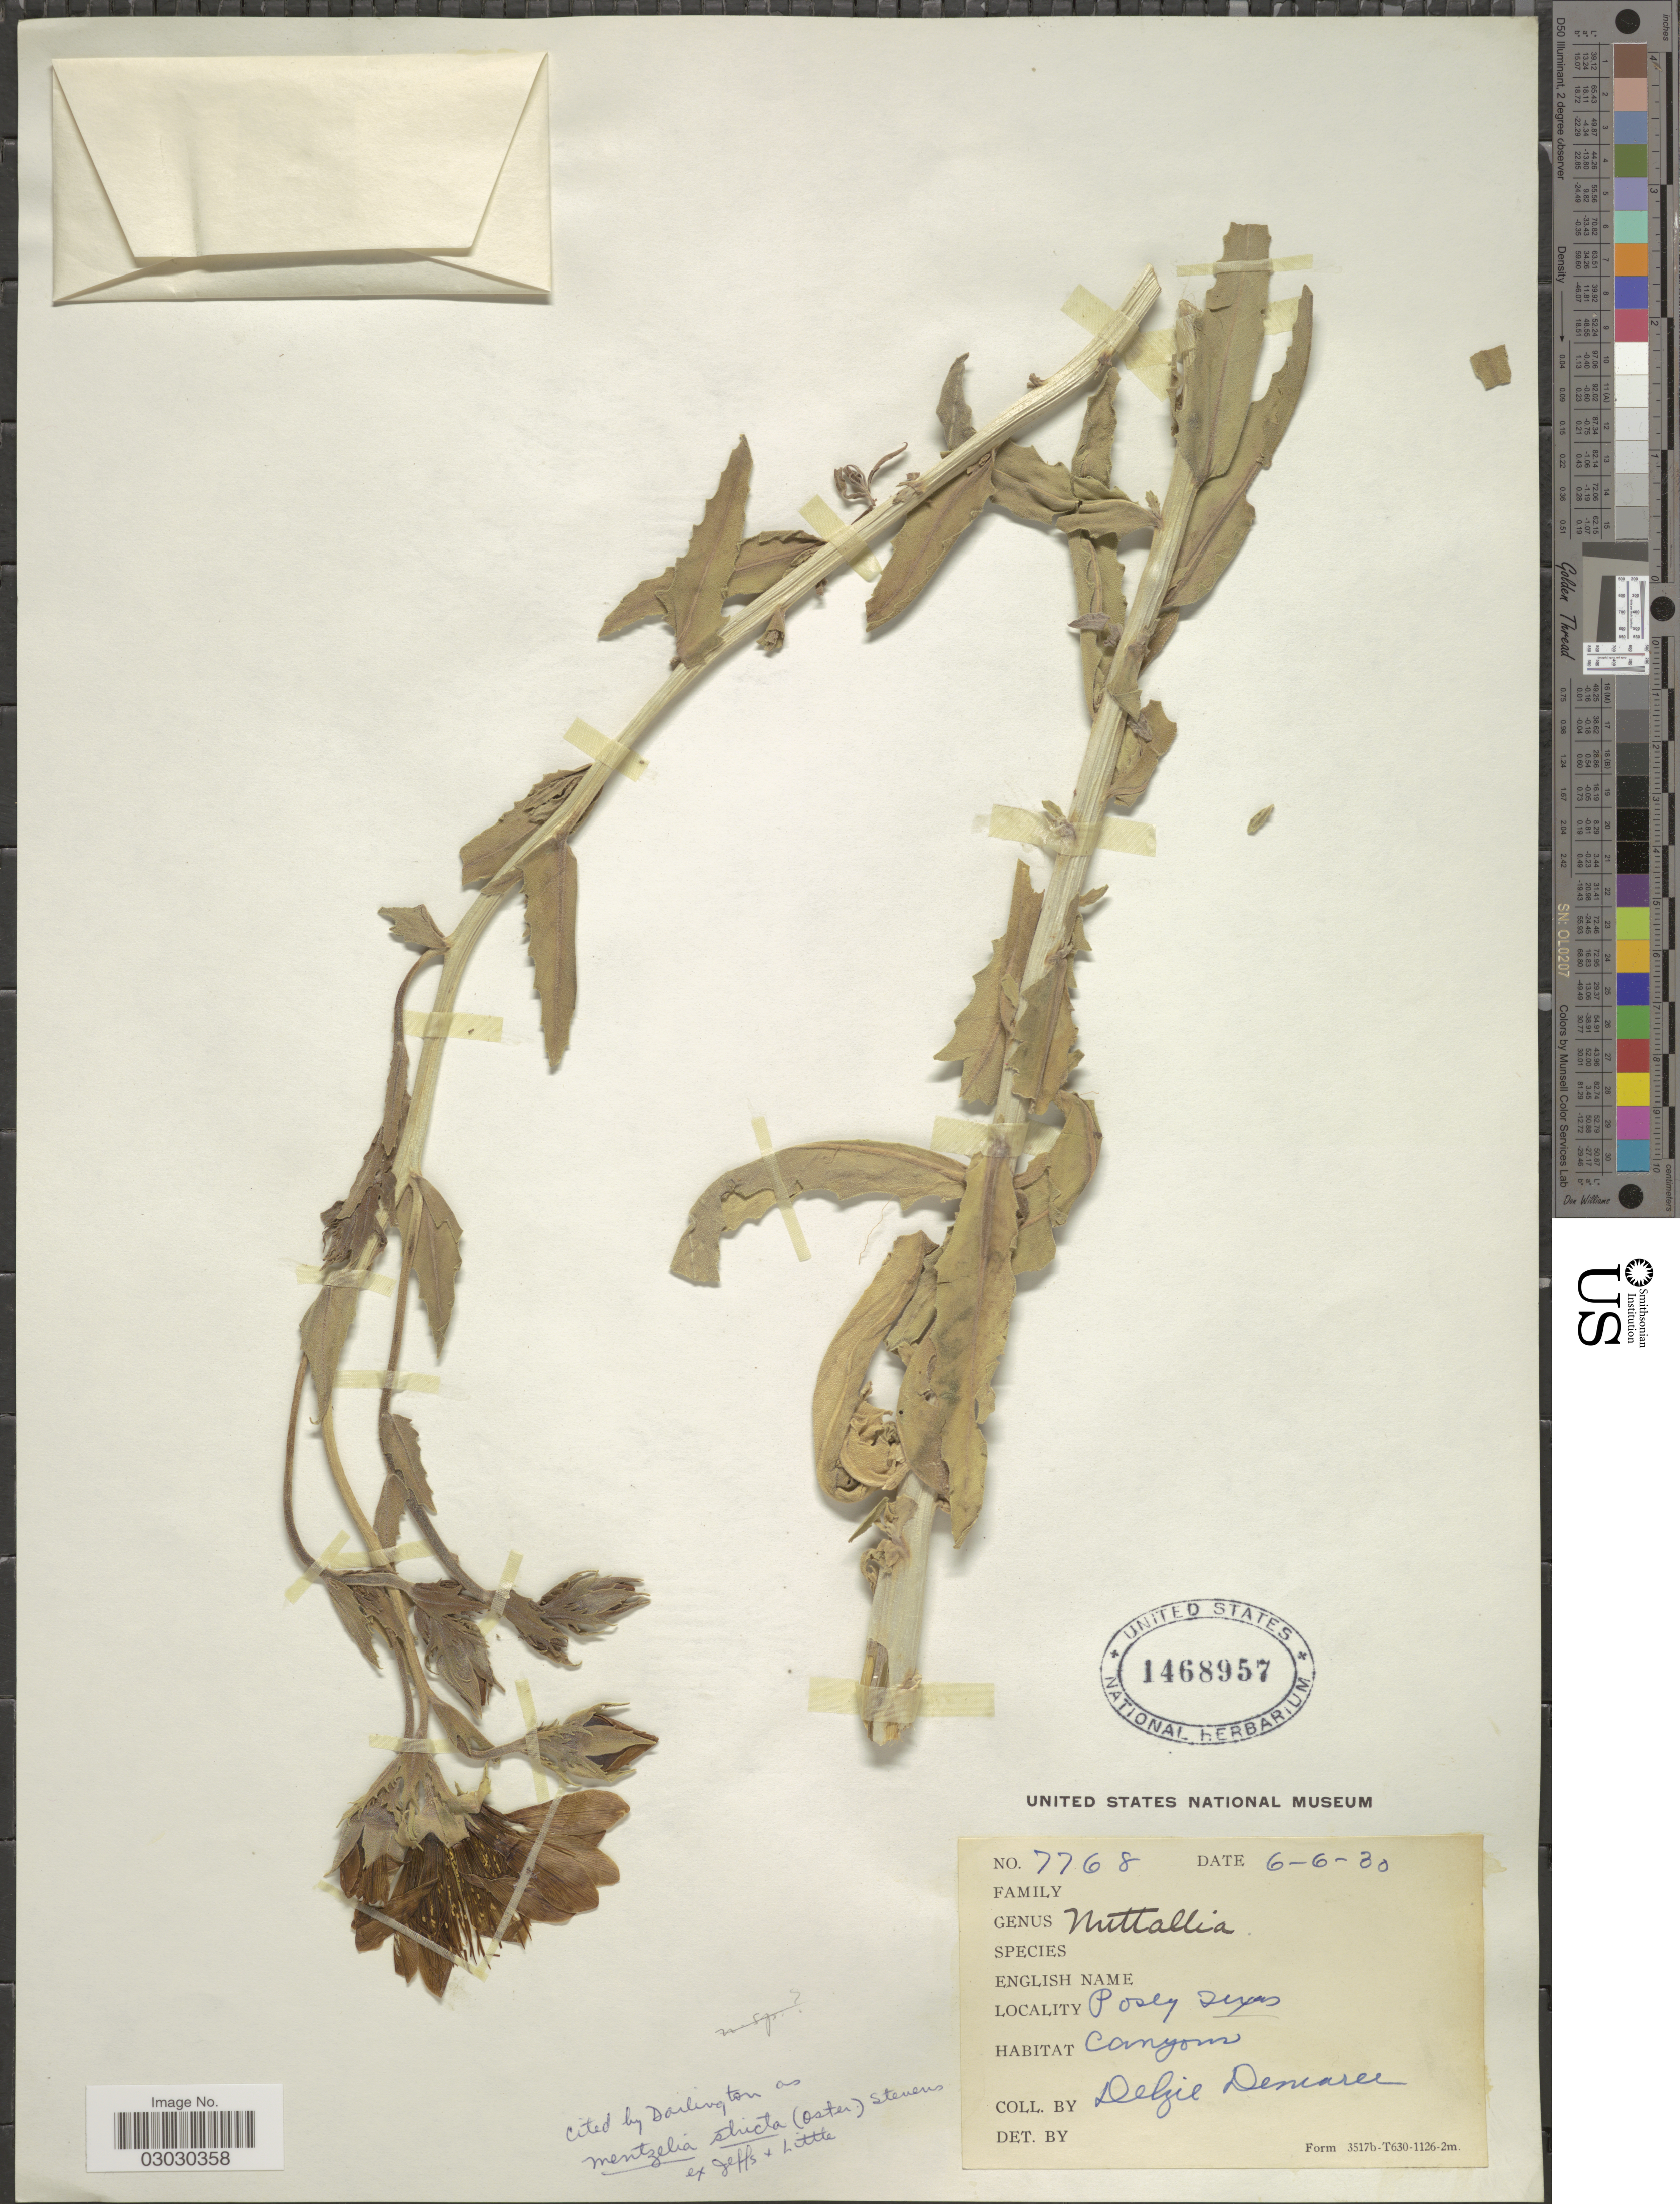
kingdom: Plantae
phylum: Tracheophyta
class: Magnoliopsida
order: Cornales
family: Loasaceae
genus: Mentzelia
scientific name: Mentzelia stricta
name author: (Osterh.) Stevens ex Jeffs & Little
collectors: D. Demaree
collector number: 7768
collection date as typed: Transcribed d/m/y: 6/6/30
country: United States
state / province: Texas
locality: Posey.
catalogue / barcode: US 1468957